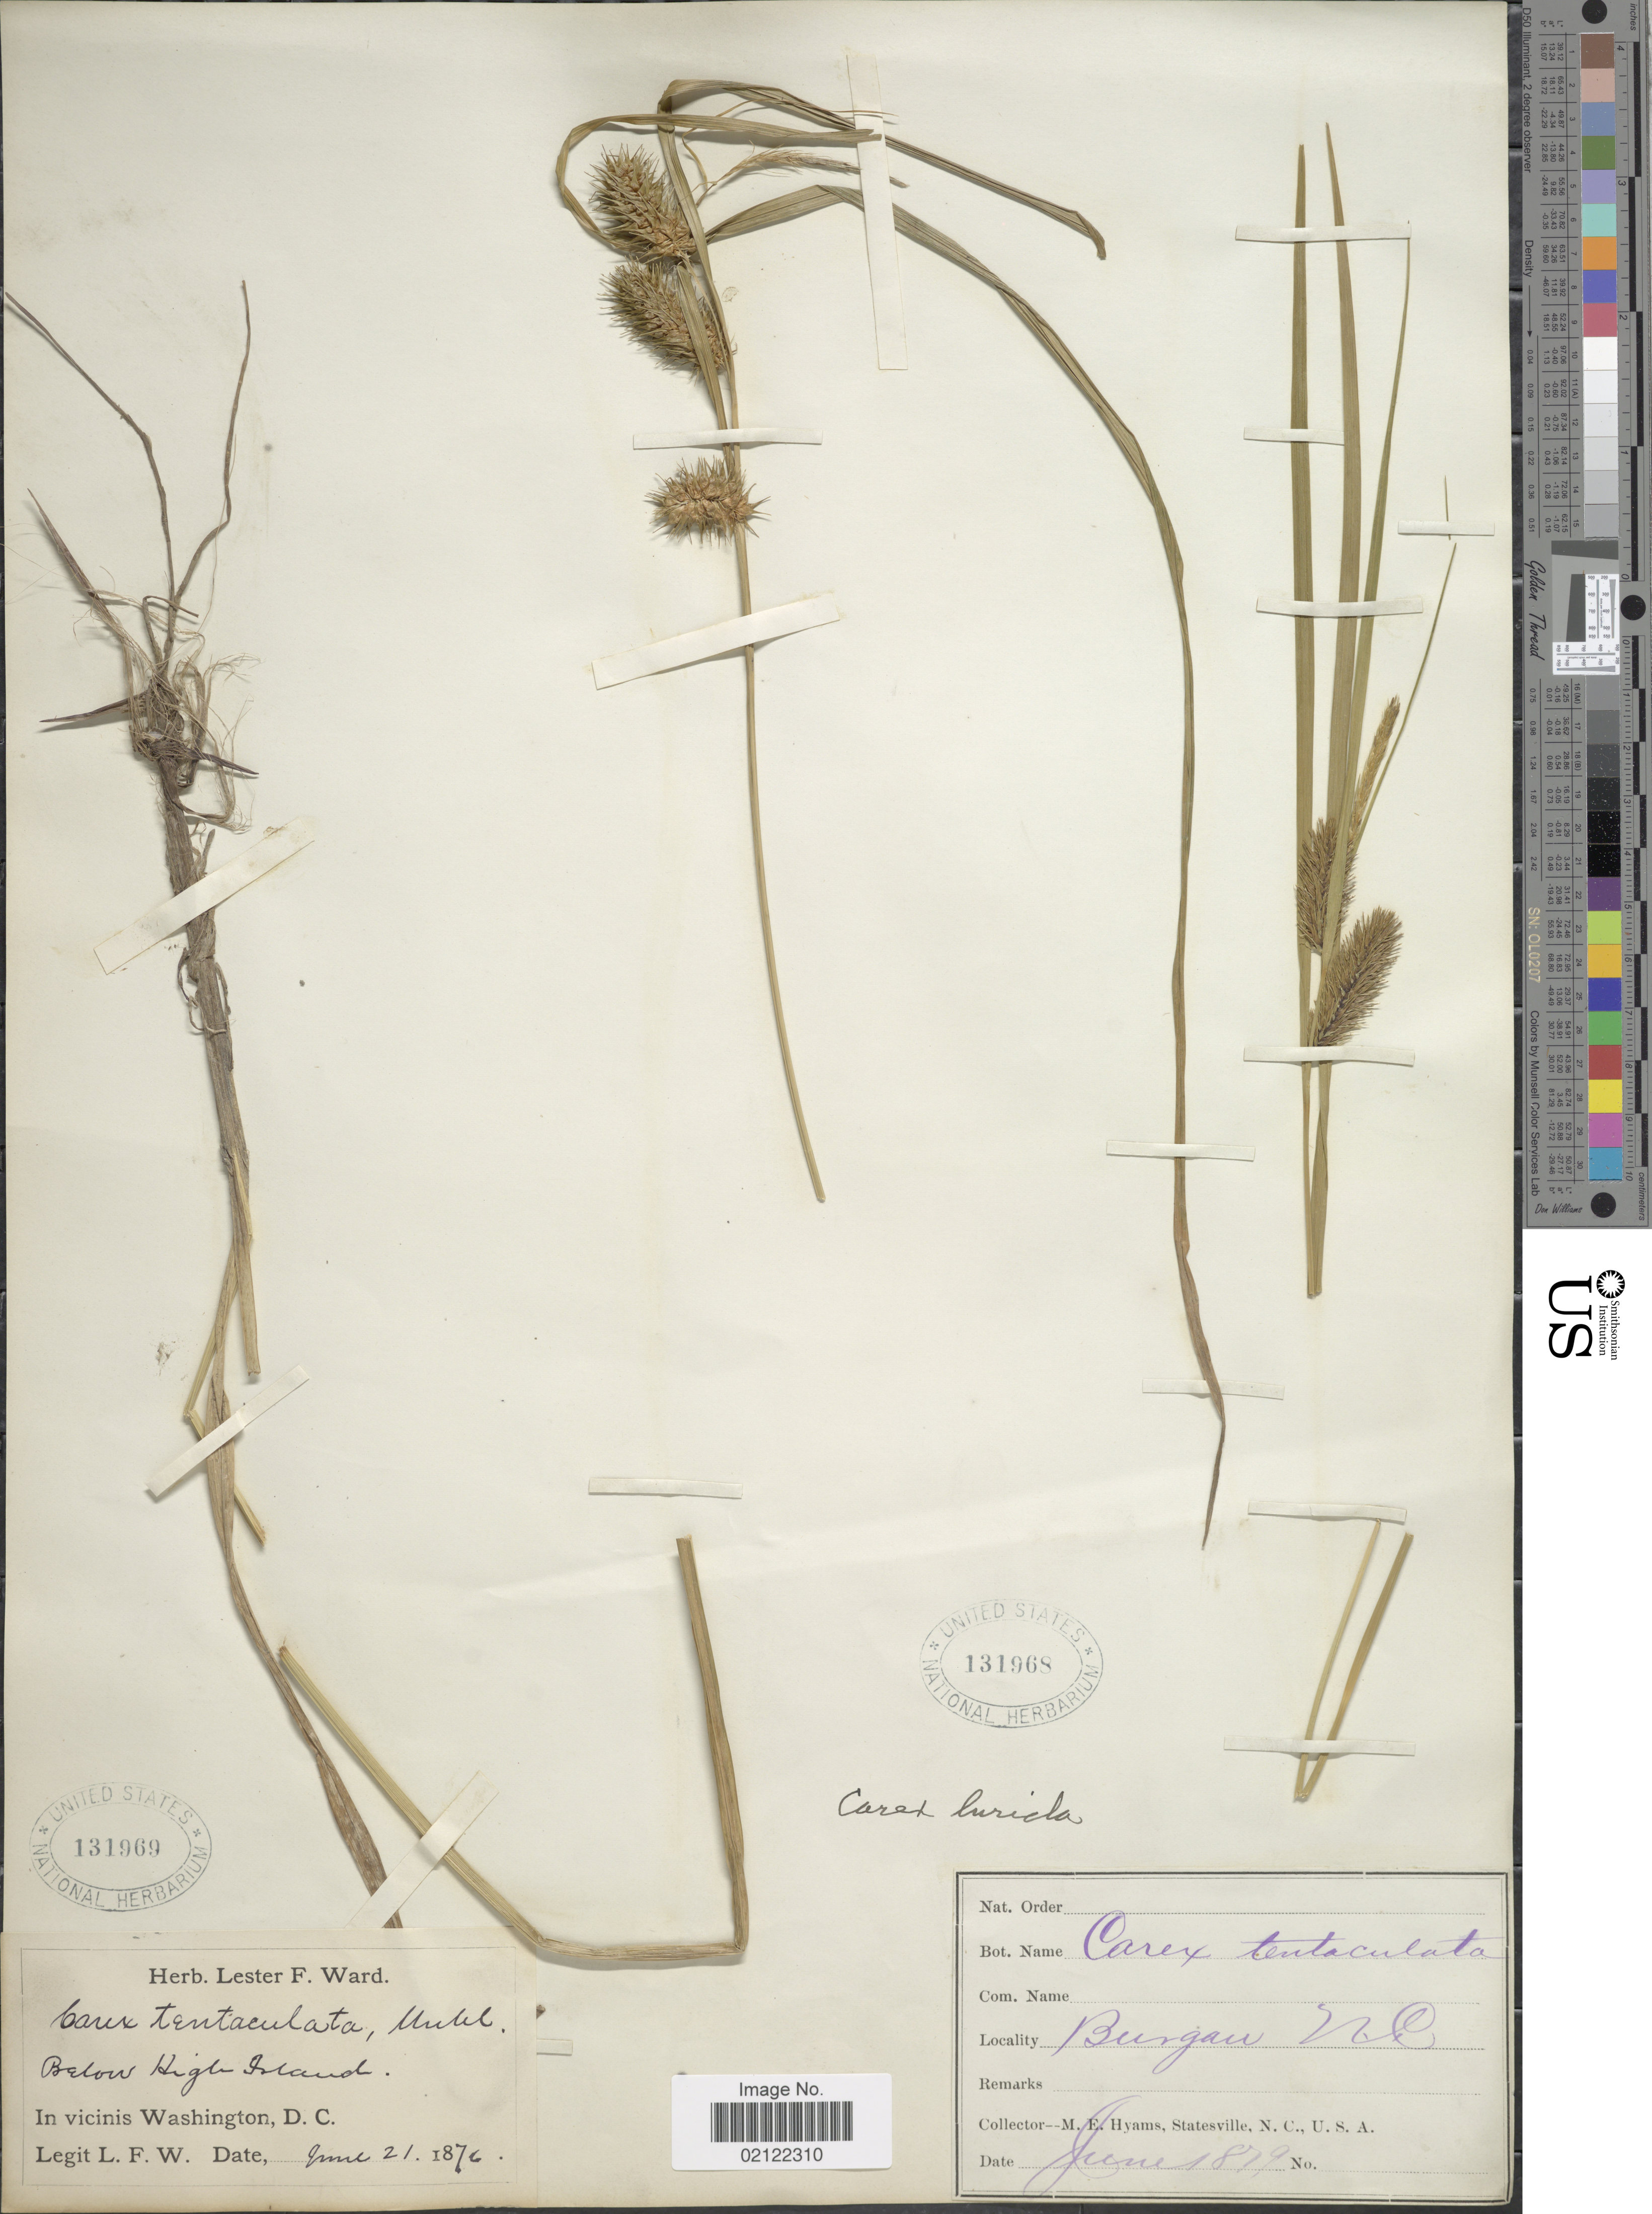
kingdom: Plantae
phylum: Tracheophyta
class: Liliopsida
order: Poales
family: Cyperaceae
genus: Carex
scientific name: Carex lurida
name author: Wahlenb.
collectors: M. E. Hyams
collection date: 1879-06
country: United States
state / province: North Carolina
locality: Burgaw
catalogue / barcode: US 131968